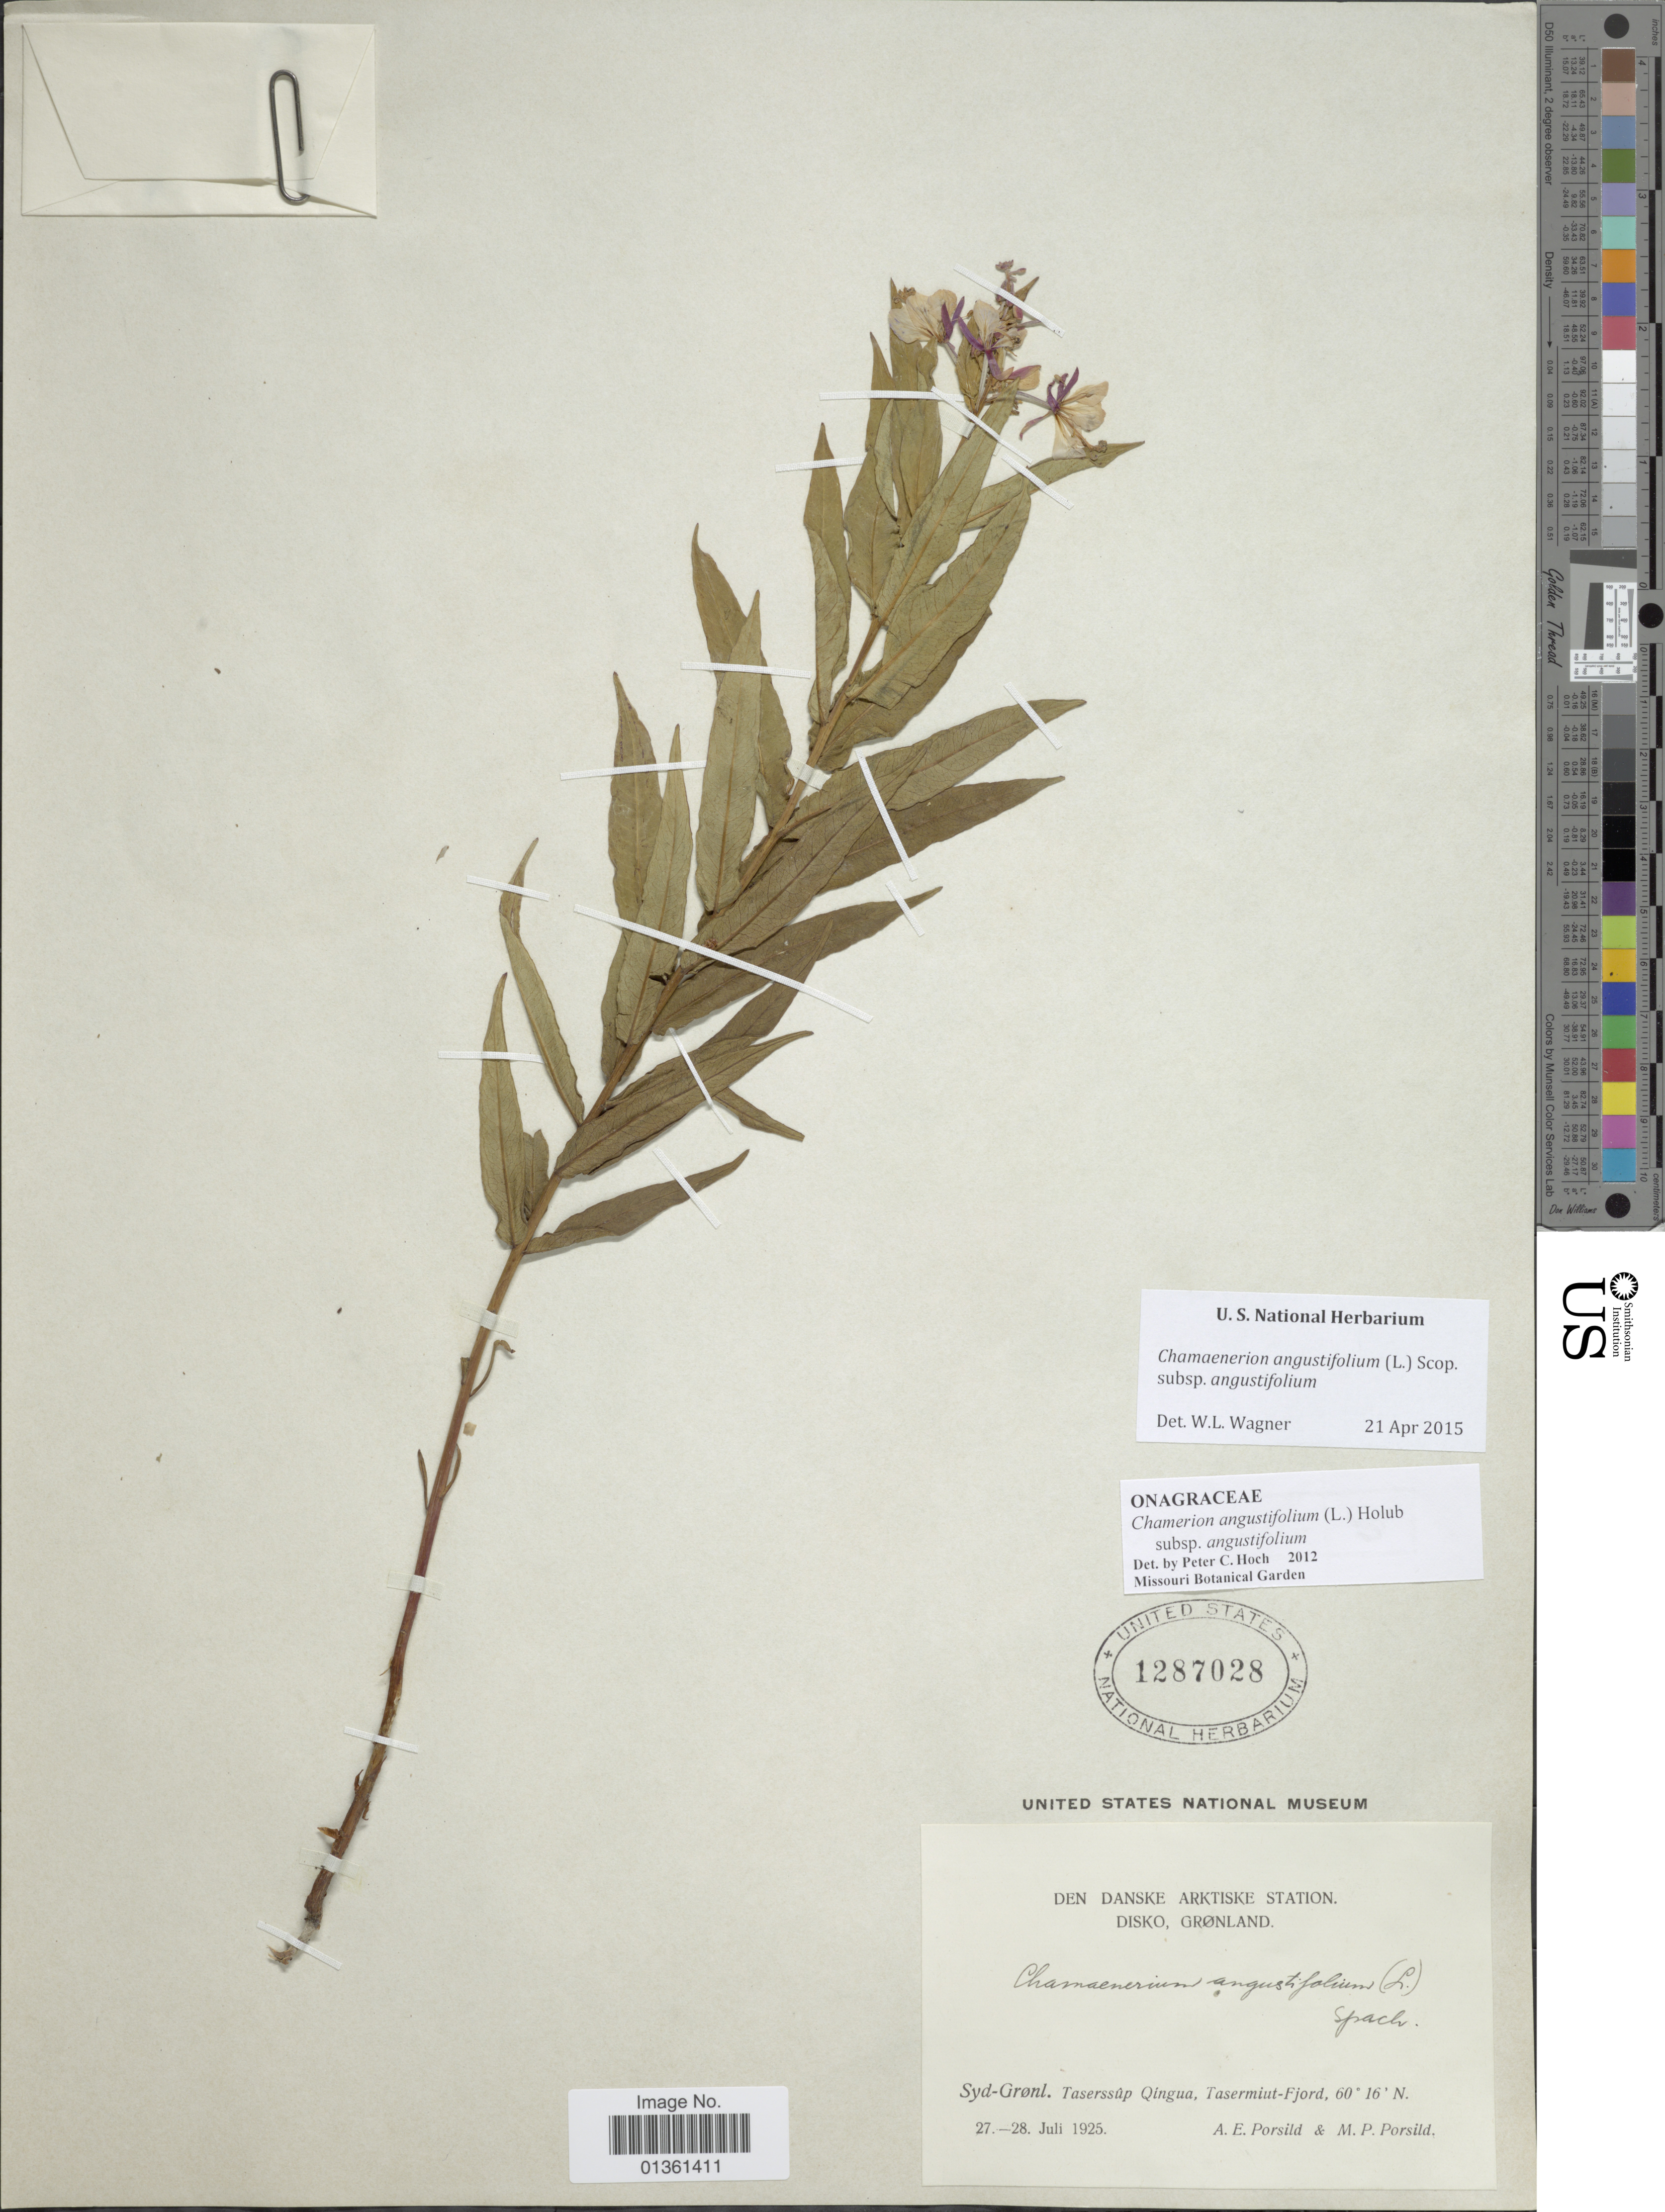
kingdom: Plantae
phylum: Tracheophyta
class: Magnoliopsida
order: Myrtales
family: Onagraceae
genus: Chamaenerion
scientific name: Chamaenerion angustifolium subsp. angustifolium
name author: (L.) Scop.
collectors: A. E. Porsild & M. P. Porsild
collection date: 1925-07-27/1925-07-28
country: Greenland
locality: Den Danske Arktiske Station. Disko. Syd-Grønl. Taserssûp Qingua. Tasermiut-Fjord.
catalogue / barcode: US 1287028